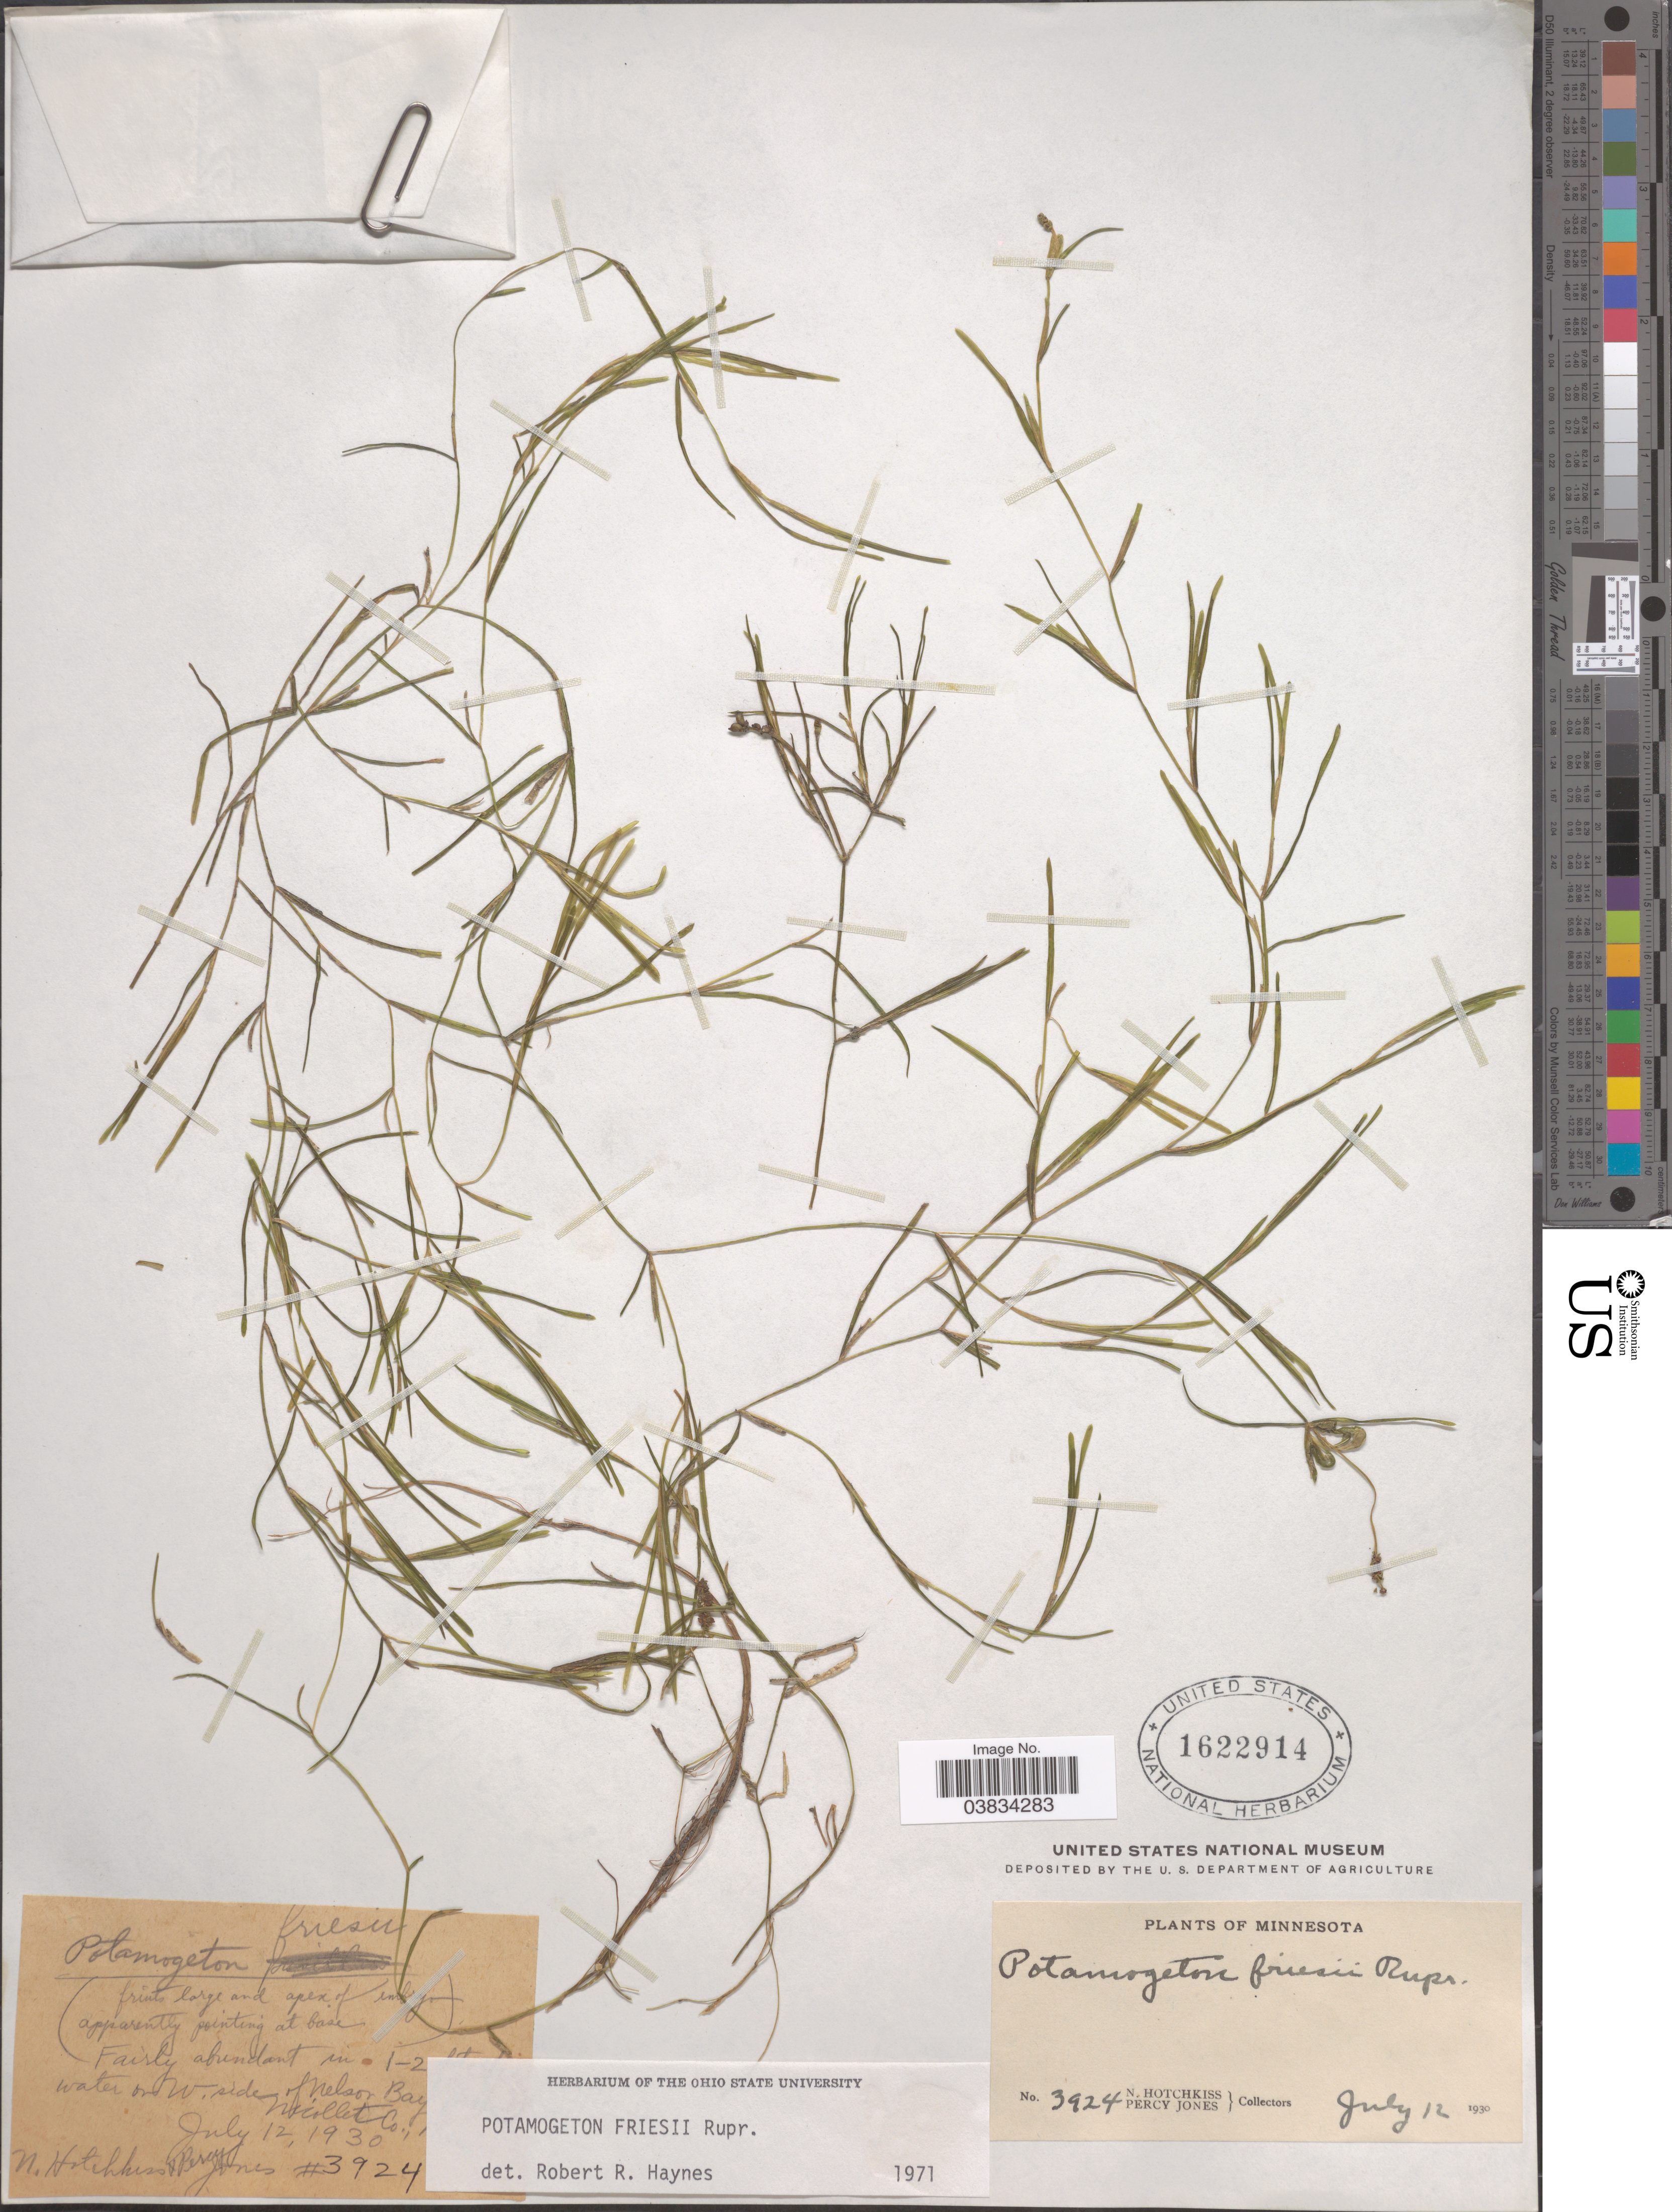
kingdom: Plantae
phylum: Tracheophyta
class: Liliopsida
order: Alismatales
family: Potamogetonaceae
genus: Potamogeton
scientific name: Potamogeton friesii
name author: Rupr.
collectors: N. Hotchkiss & P. Jones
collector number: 3924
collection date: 1930-07-12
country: United States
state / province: Minnesota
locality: Water on W. sides of Nelson Bay, [illegible text], Nicollet Co.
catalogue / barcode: US 1622914